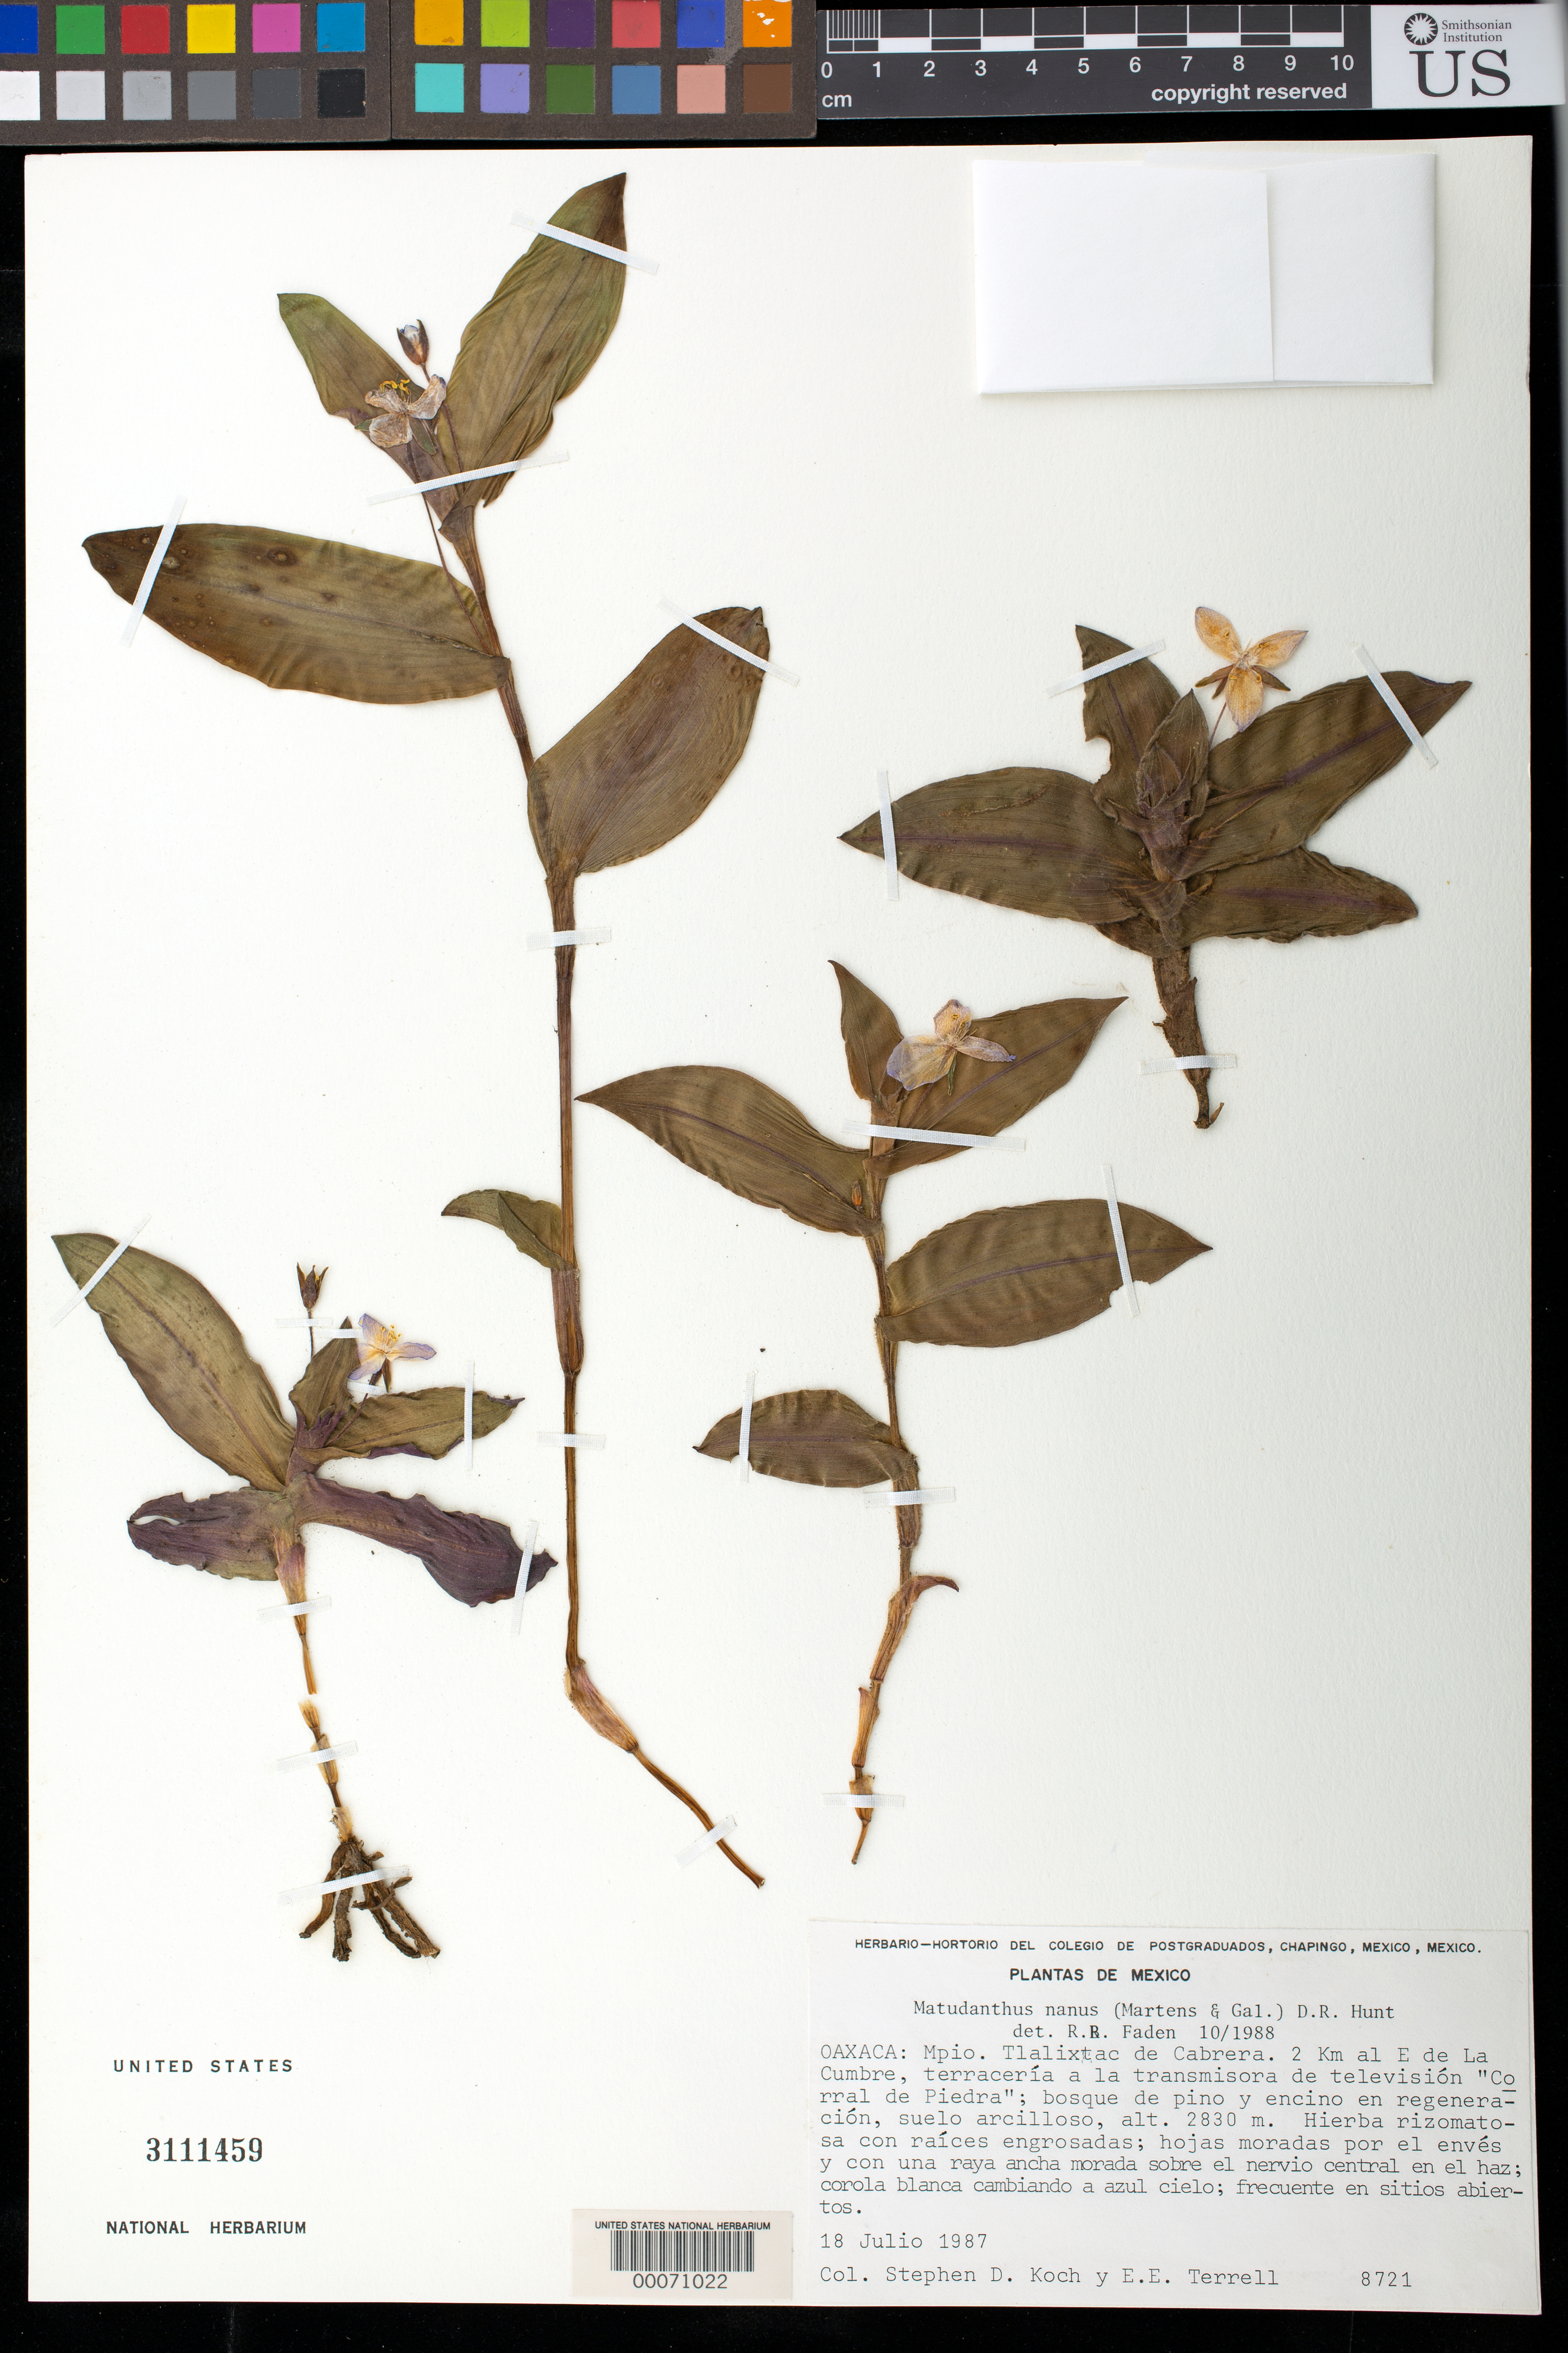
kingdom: Plantae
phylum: Tracheophyta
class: Liliopsida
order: Commelinales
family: Commelinaceae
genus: Matudanthus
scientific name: Matudanthus nanus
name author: D.R. Hunt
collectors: S. D. Koch & E. E. Terrell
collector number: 8721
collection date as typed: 18 Jul 1987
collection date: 1987-07-18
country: Mexico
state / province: Oaxaca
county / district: Tlalixtac Of Cabrera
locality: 2 km E of La Cumbre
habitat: Bosque de pino y encino en regeneracion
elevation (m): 2830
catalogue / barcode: US 3111459